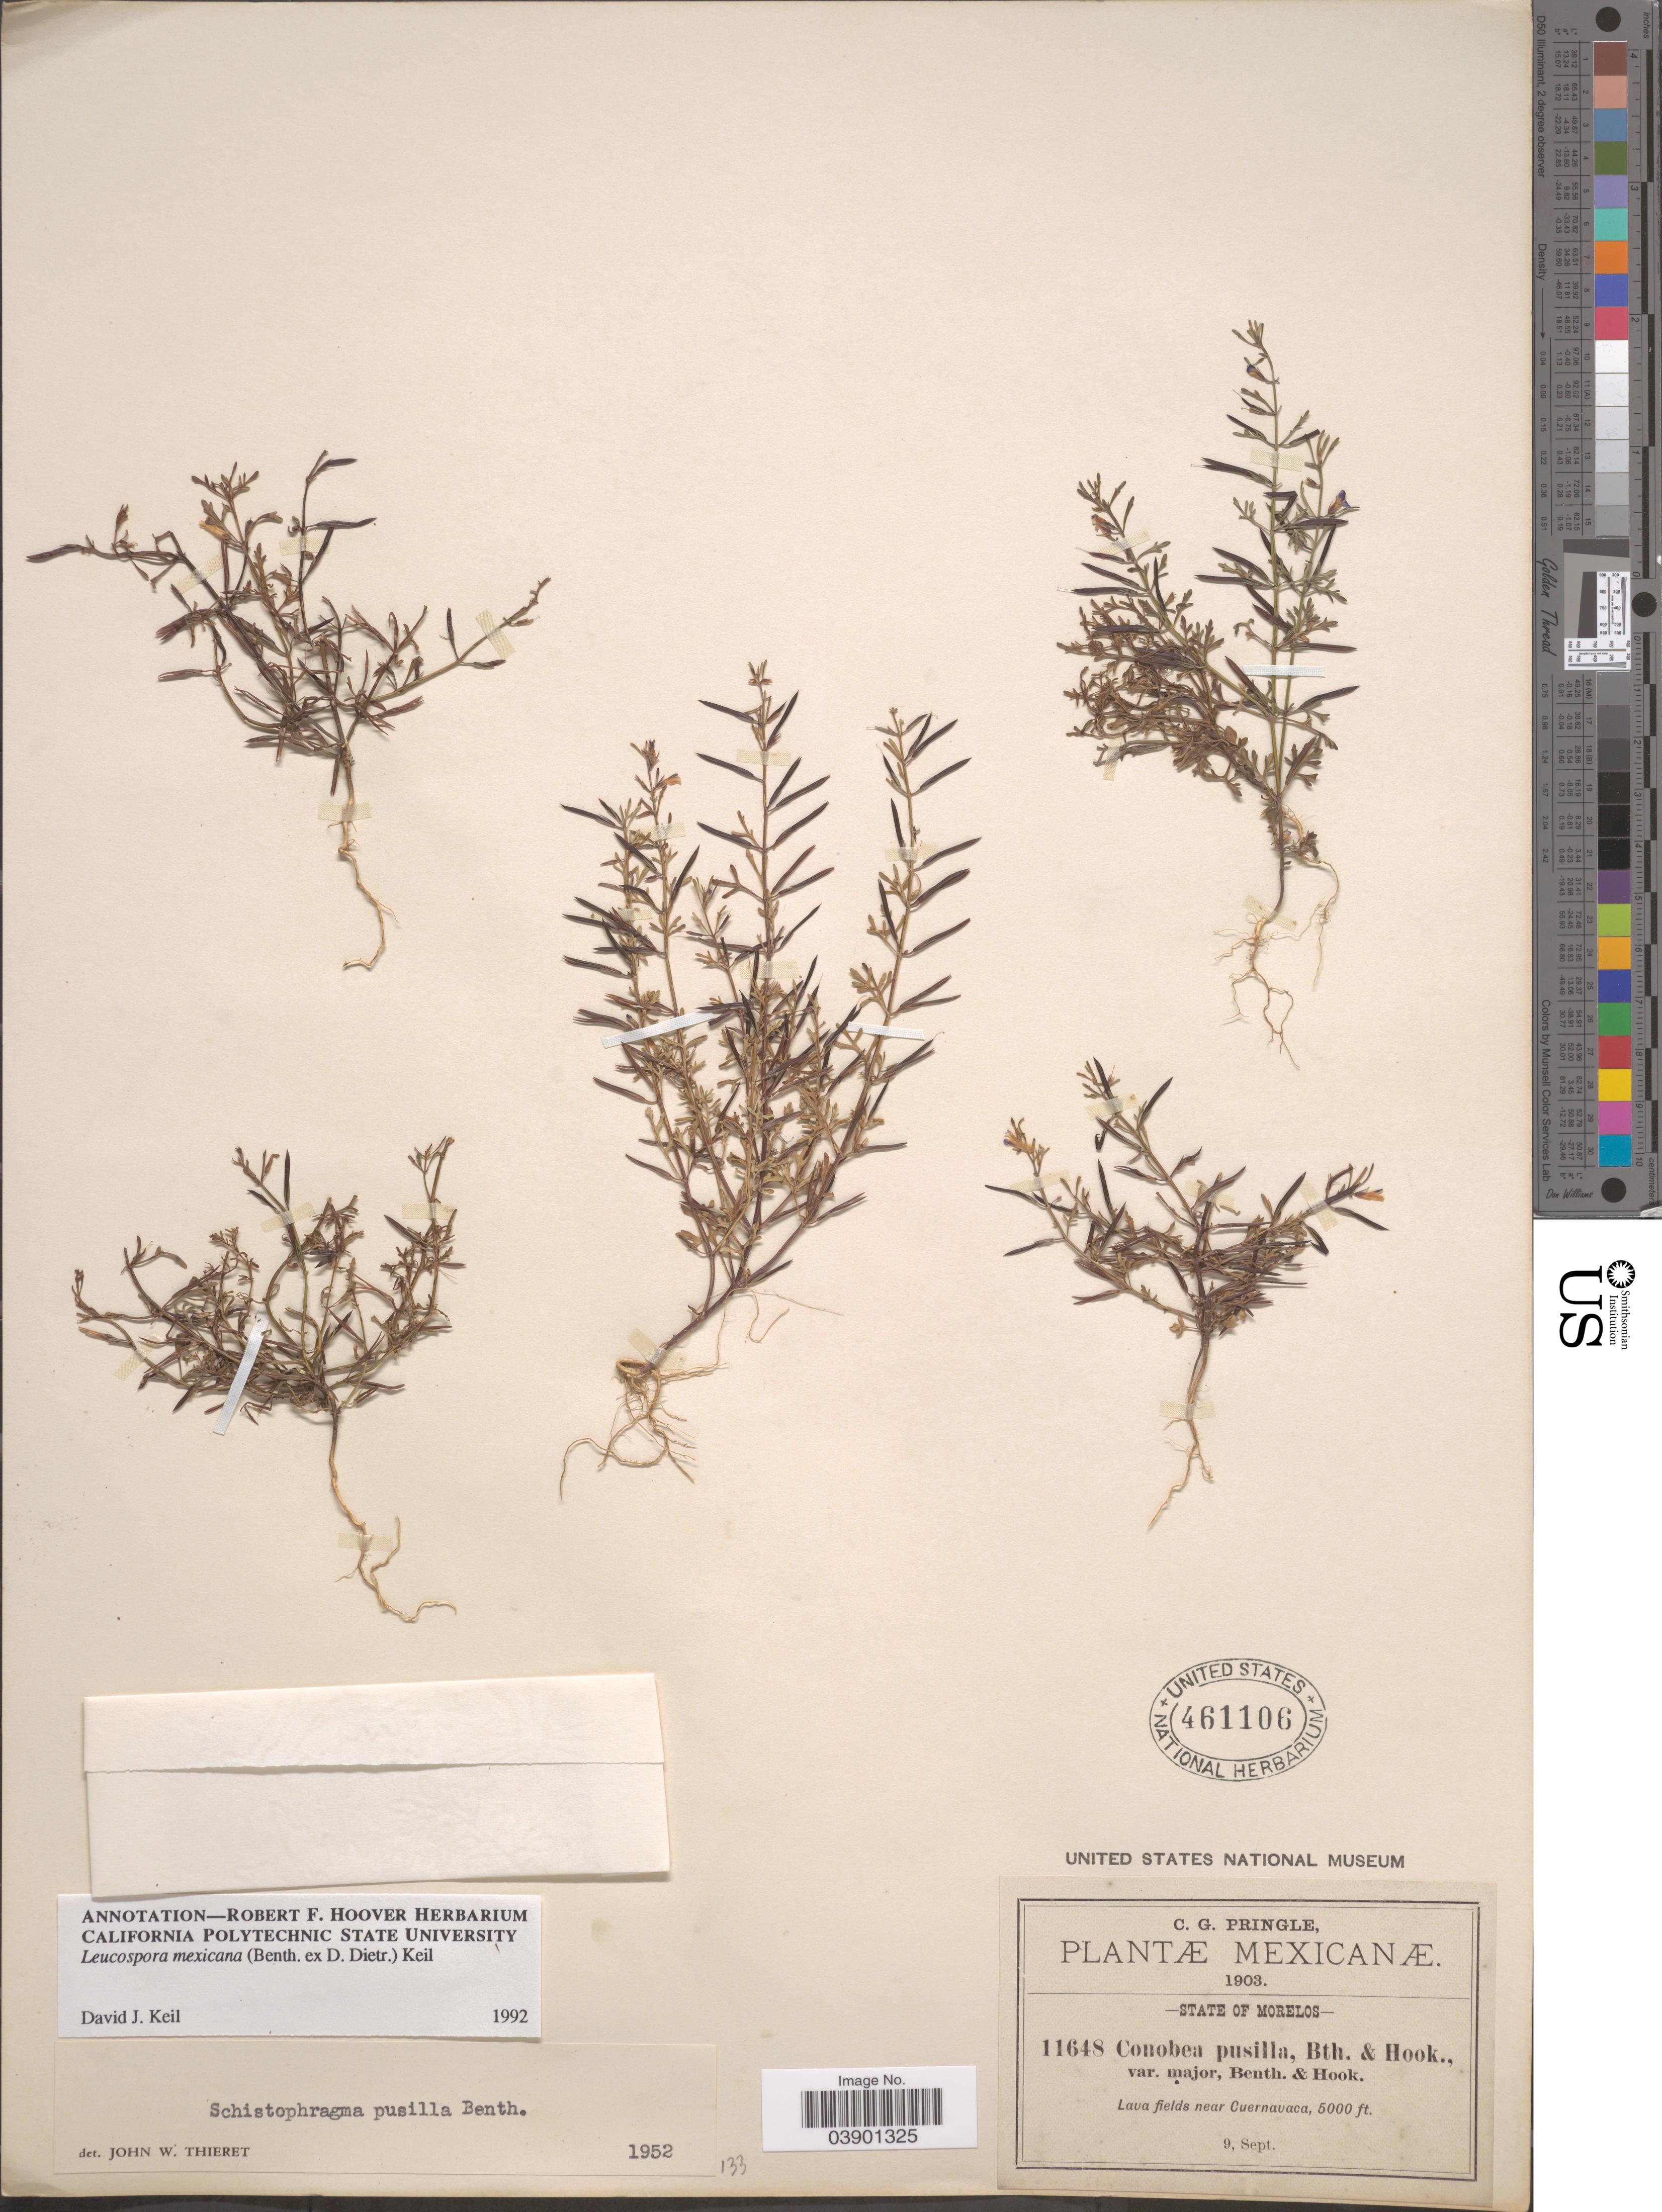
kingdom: Plantae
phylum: Tracheophyta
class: Magnoliopsida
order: Lamiales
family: Plantaginaceae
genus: Schistophragma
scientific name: Schistophragma pusillum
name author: Benth.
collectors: C. G. Pringle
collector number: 11648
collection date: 1903-09-09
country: Mexico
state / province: Morelos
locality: Near Cuernavaca.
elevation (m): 1524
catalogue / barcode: US 461106